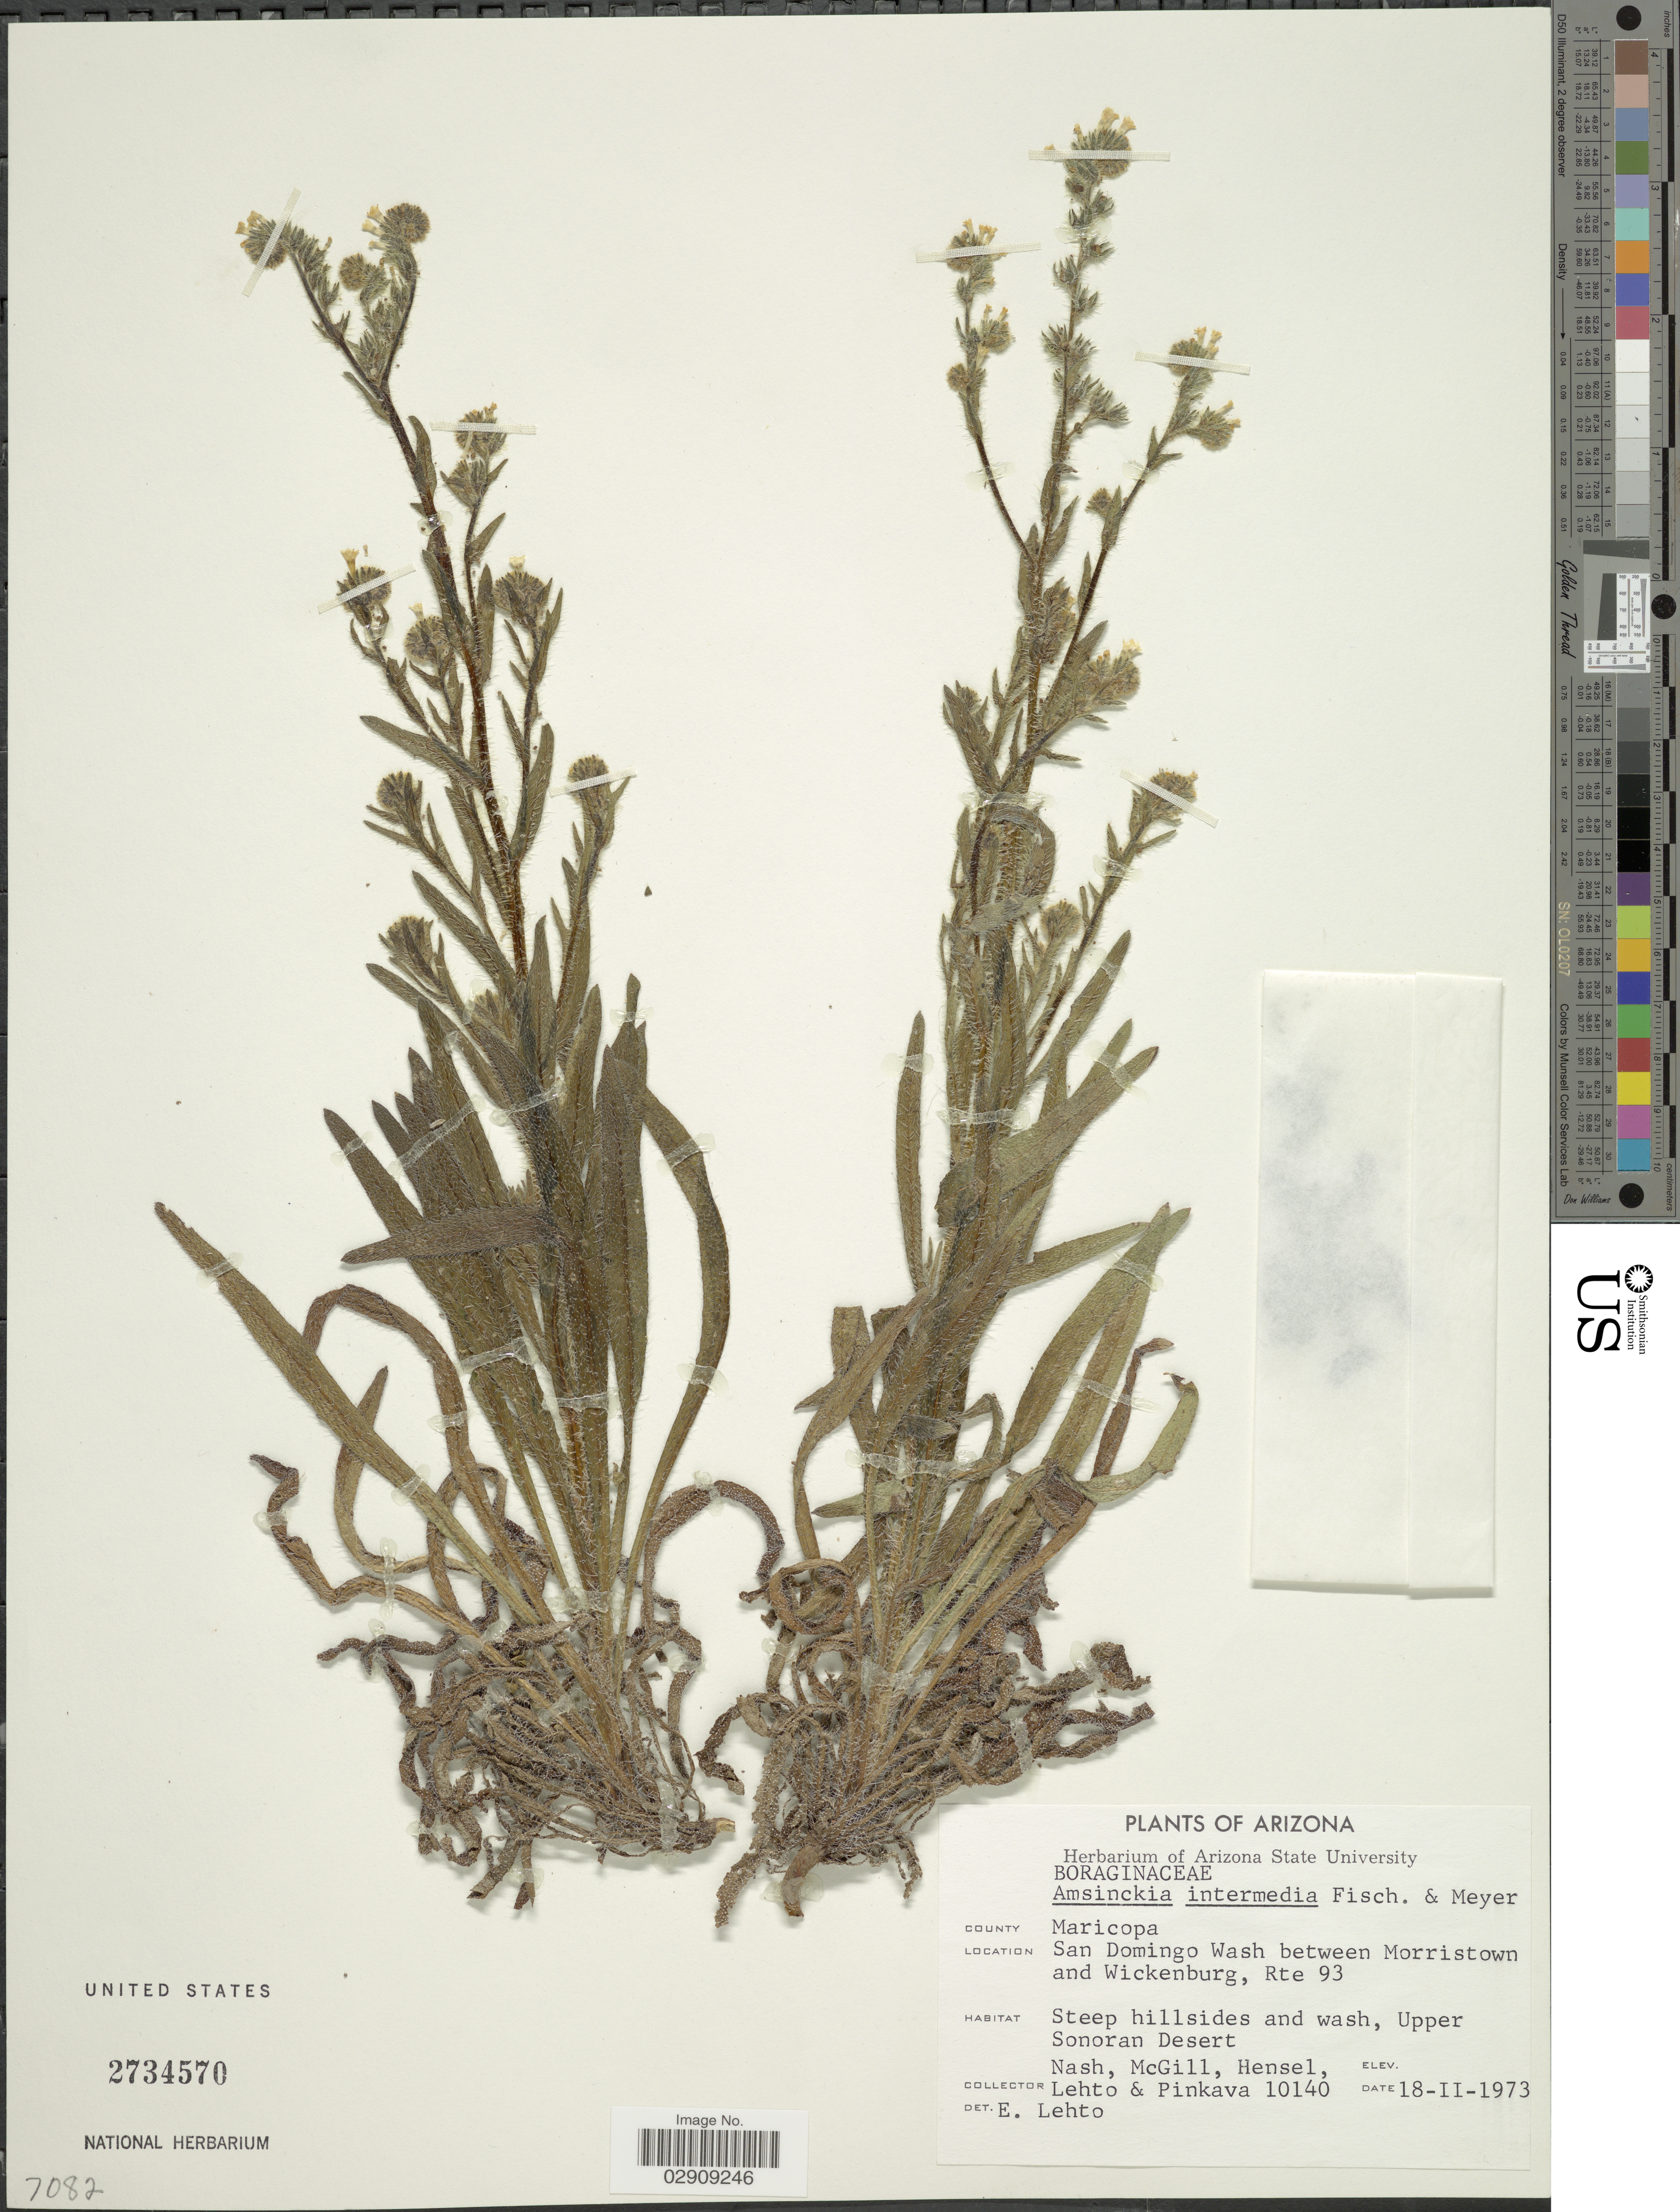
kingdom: Plantae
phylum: Tracheophyta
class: Magnoliopsida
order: Boraginales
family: Boraginaceae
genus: Amsinckia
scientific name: Amsinckia menziesii var. intermedia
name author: (Fisch. & C.A. Mey.) Ganders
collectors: -- Nash, -. McGill, -. Hensel, -. Lehto & -. Pinkava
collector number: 10140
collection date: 1973-02-18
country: United States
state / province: Arizona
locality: County Maricopa. San Domingo Wash between Morristown and Wickenburg, Rte 93.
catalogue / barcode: US 2734570